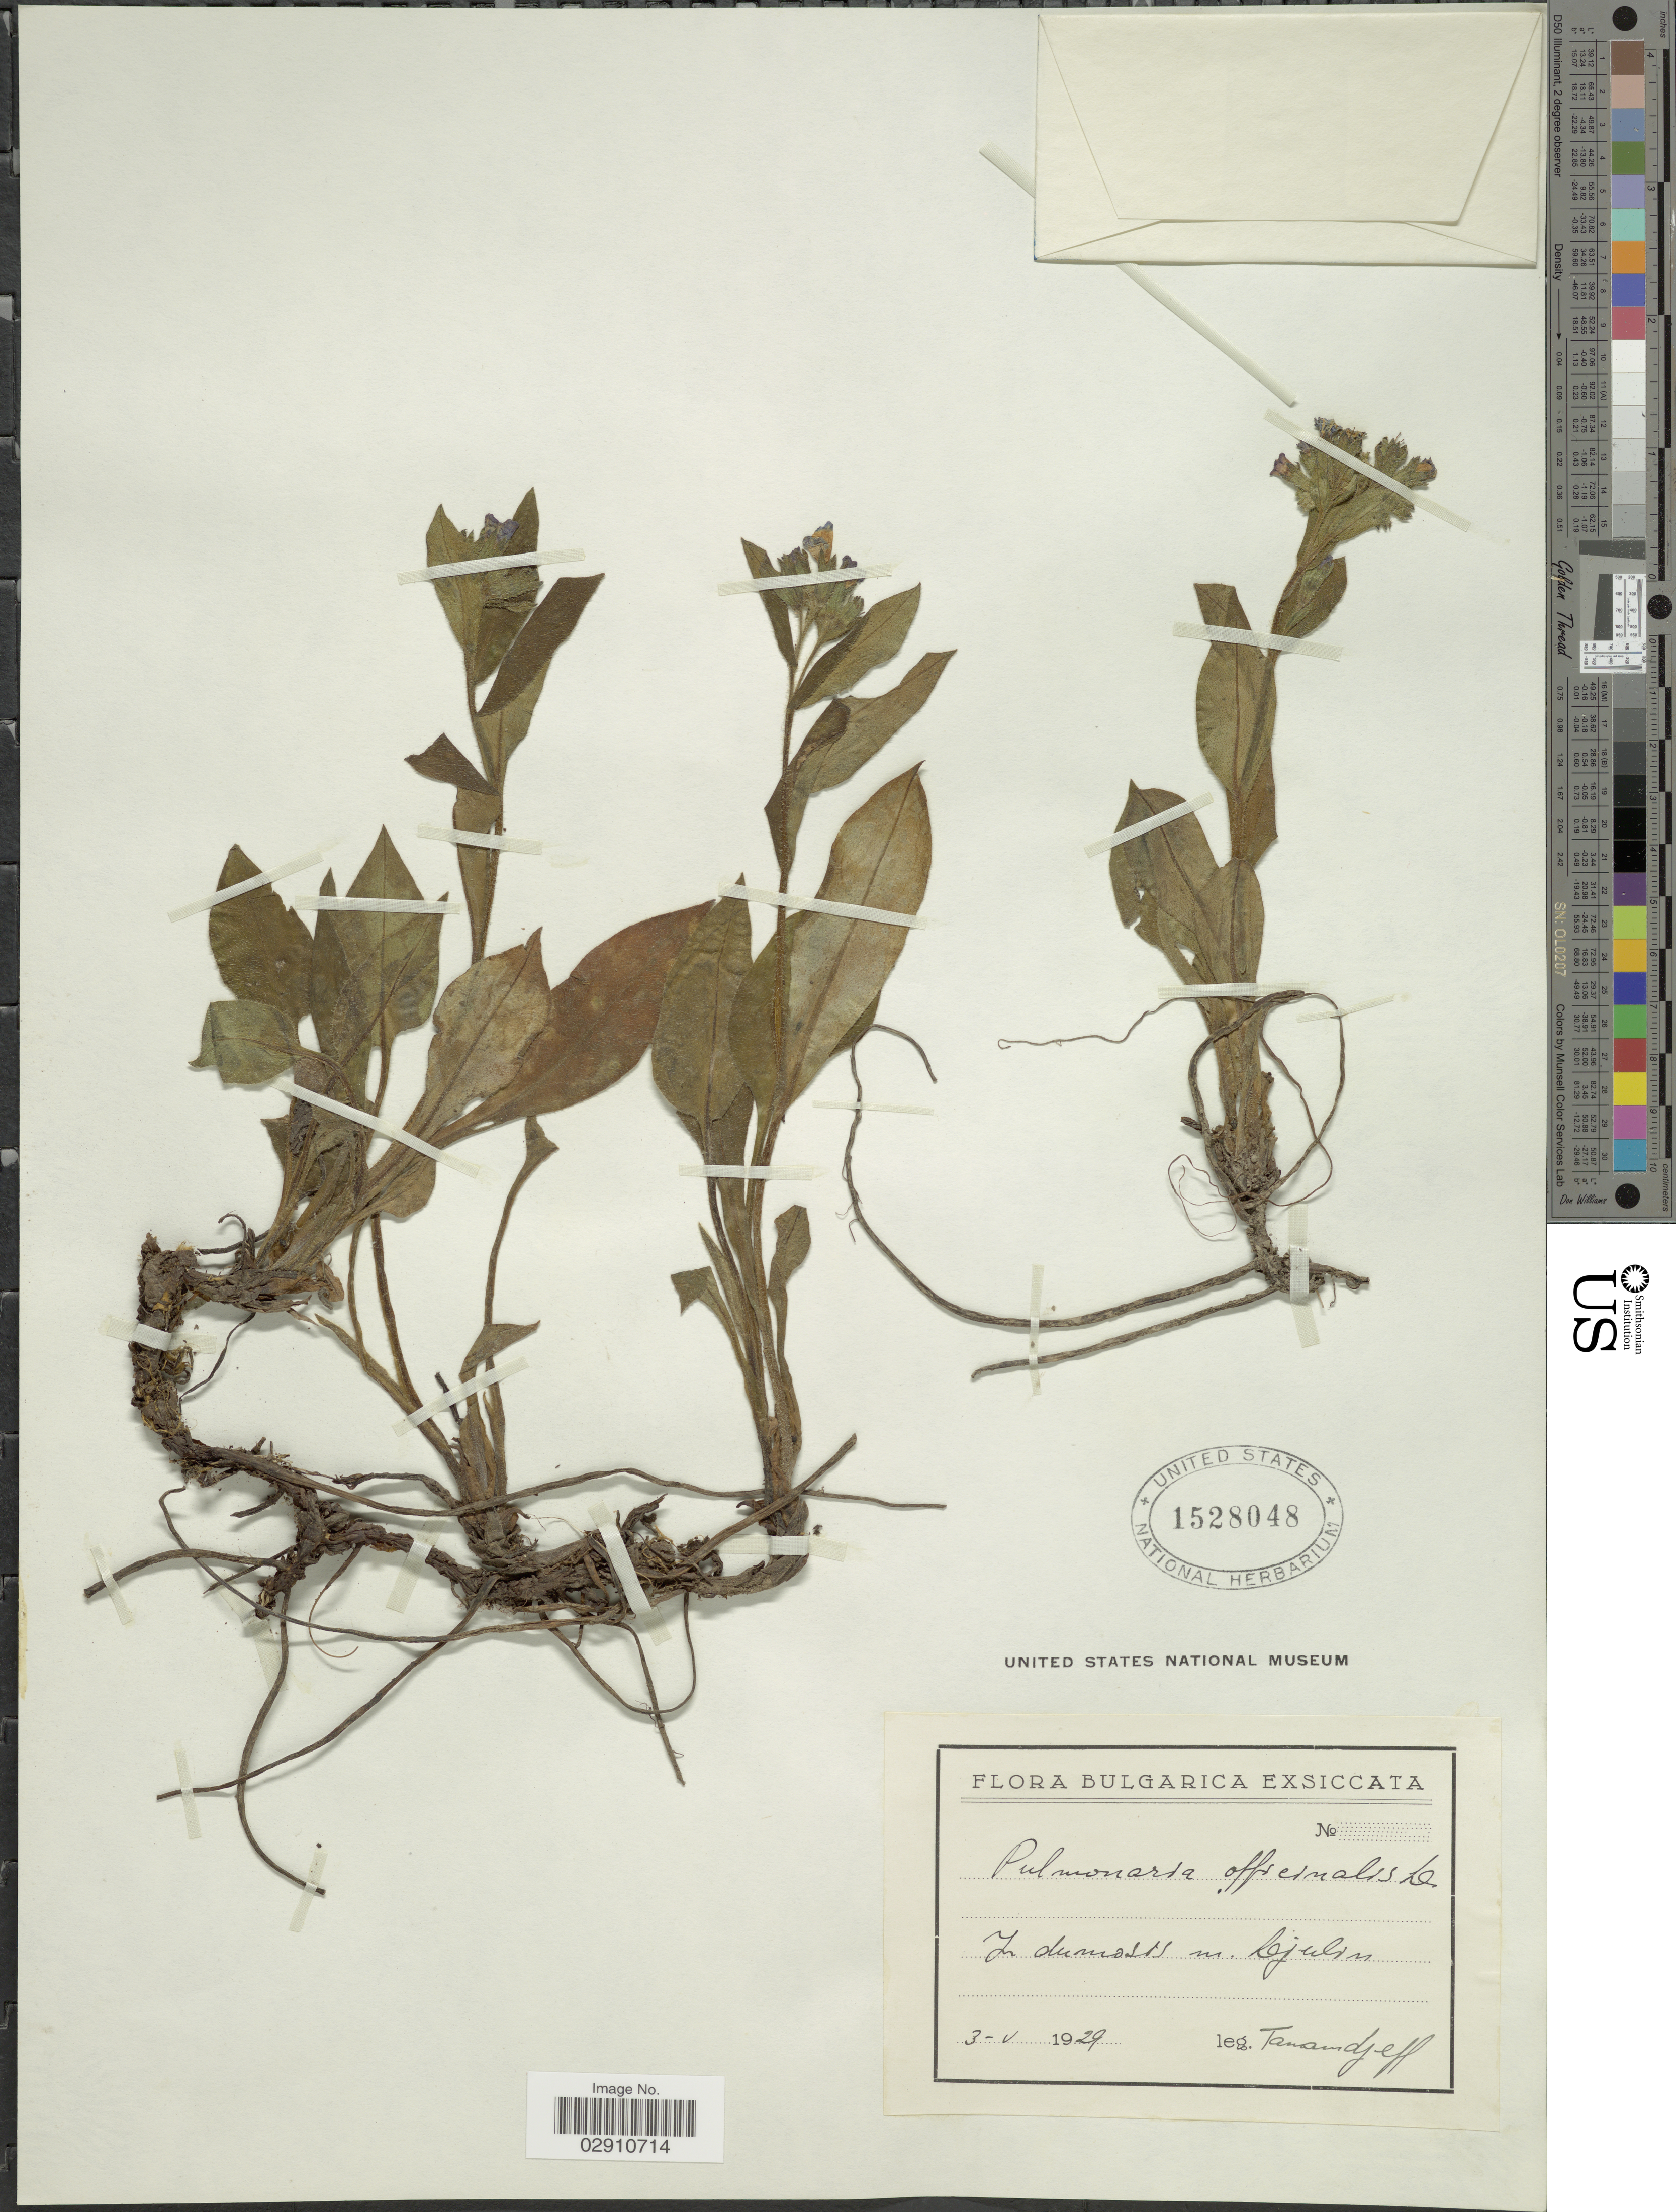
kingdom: Plantae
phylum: Tracheophyta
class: Magnoliopsida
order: Boraginales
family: Boraginaceae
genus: Pulmonaria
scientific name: Pulmonaria officinalis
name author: L.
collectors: -. Tamamdjeff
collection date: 1929-05-03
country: Bulgaria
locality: In dumosis m. Djulin [interpreted].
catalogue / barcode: US 1528048